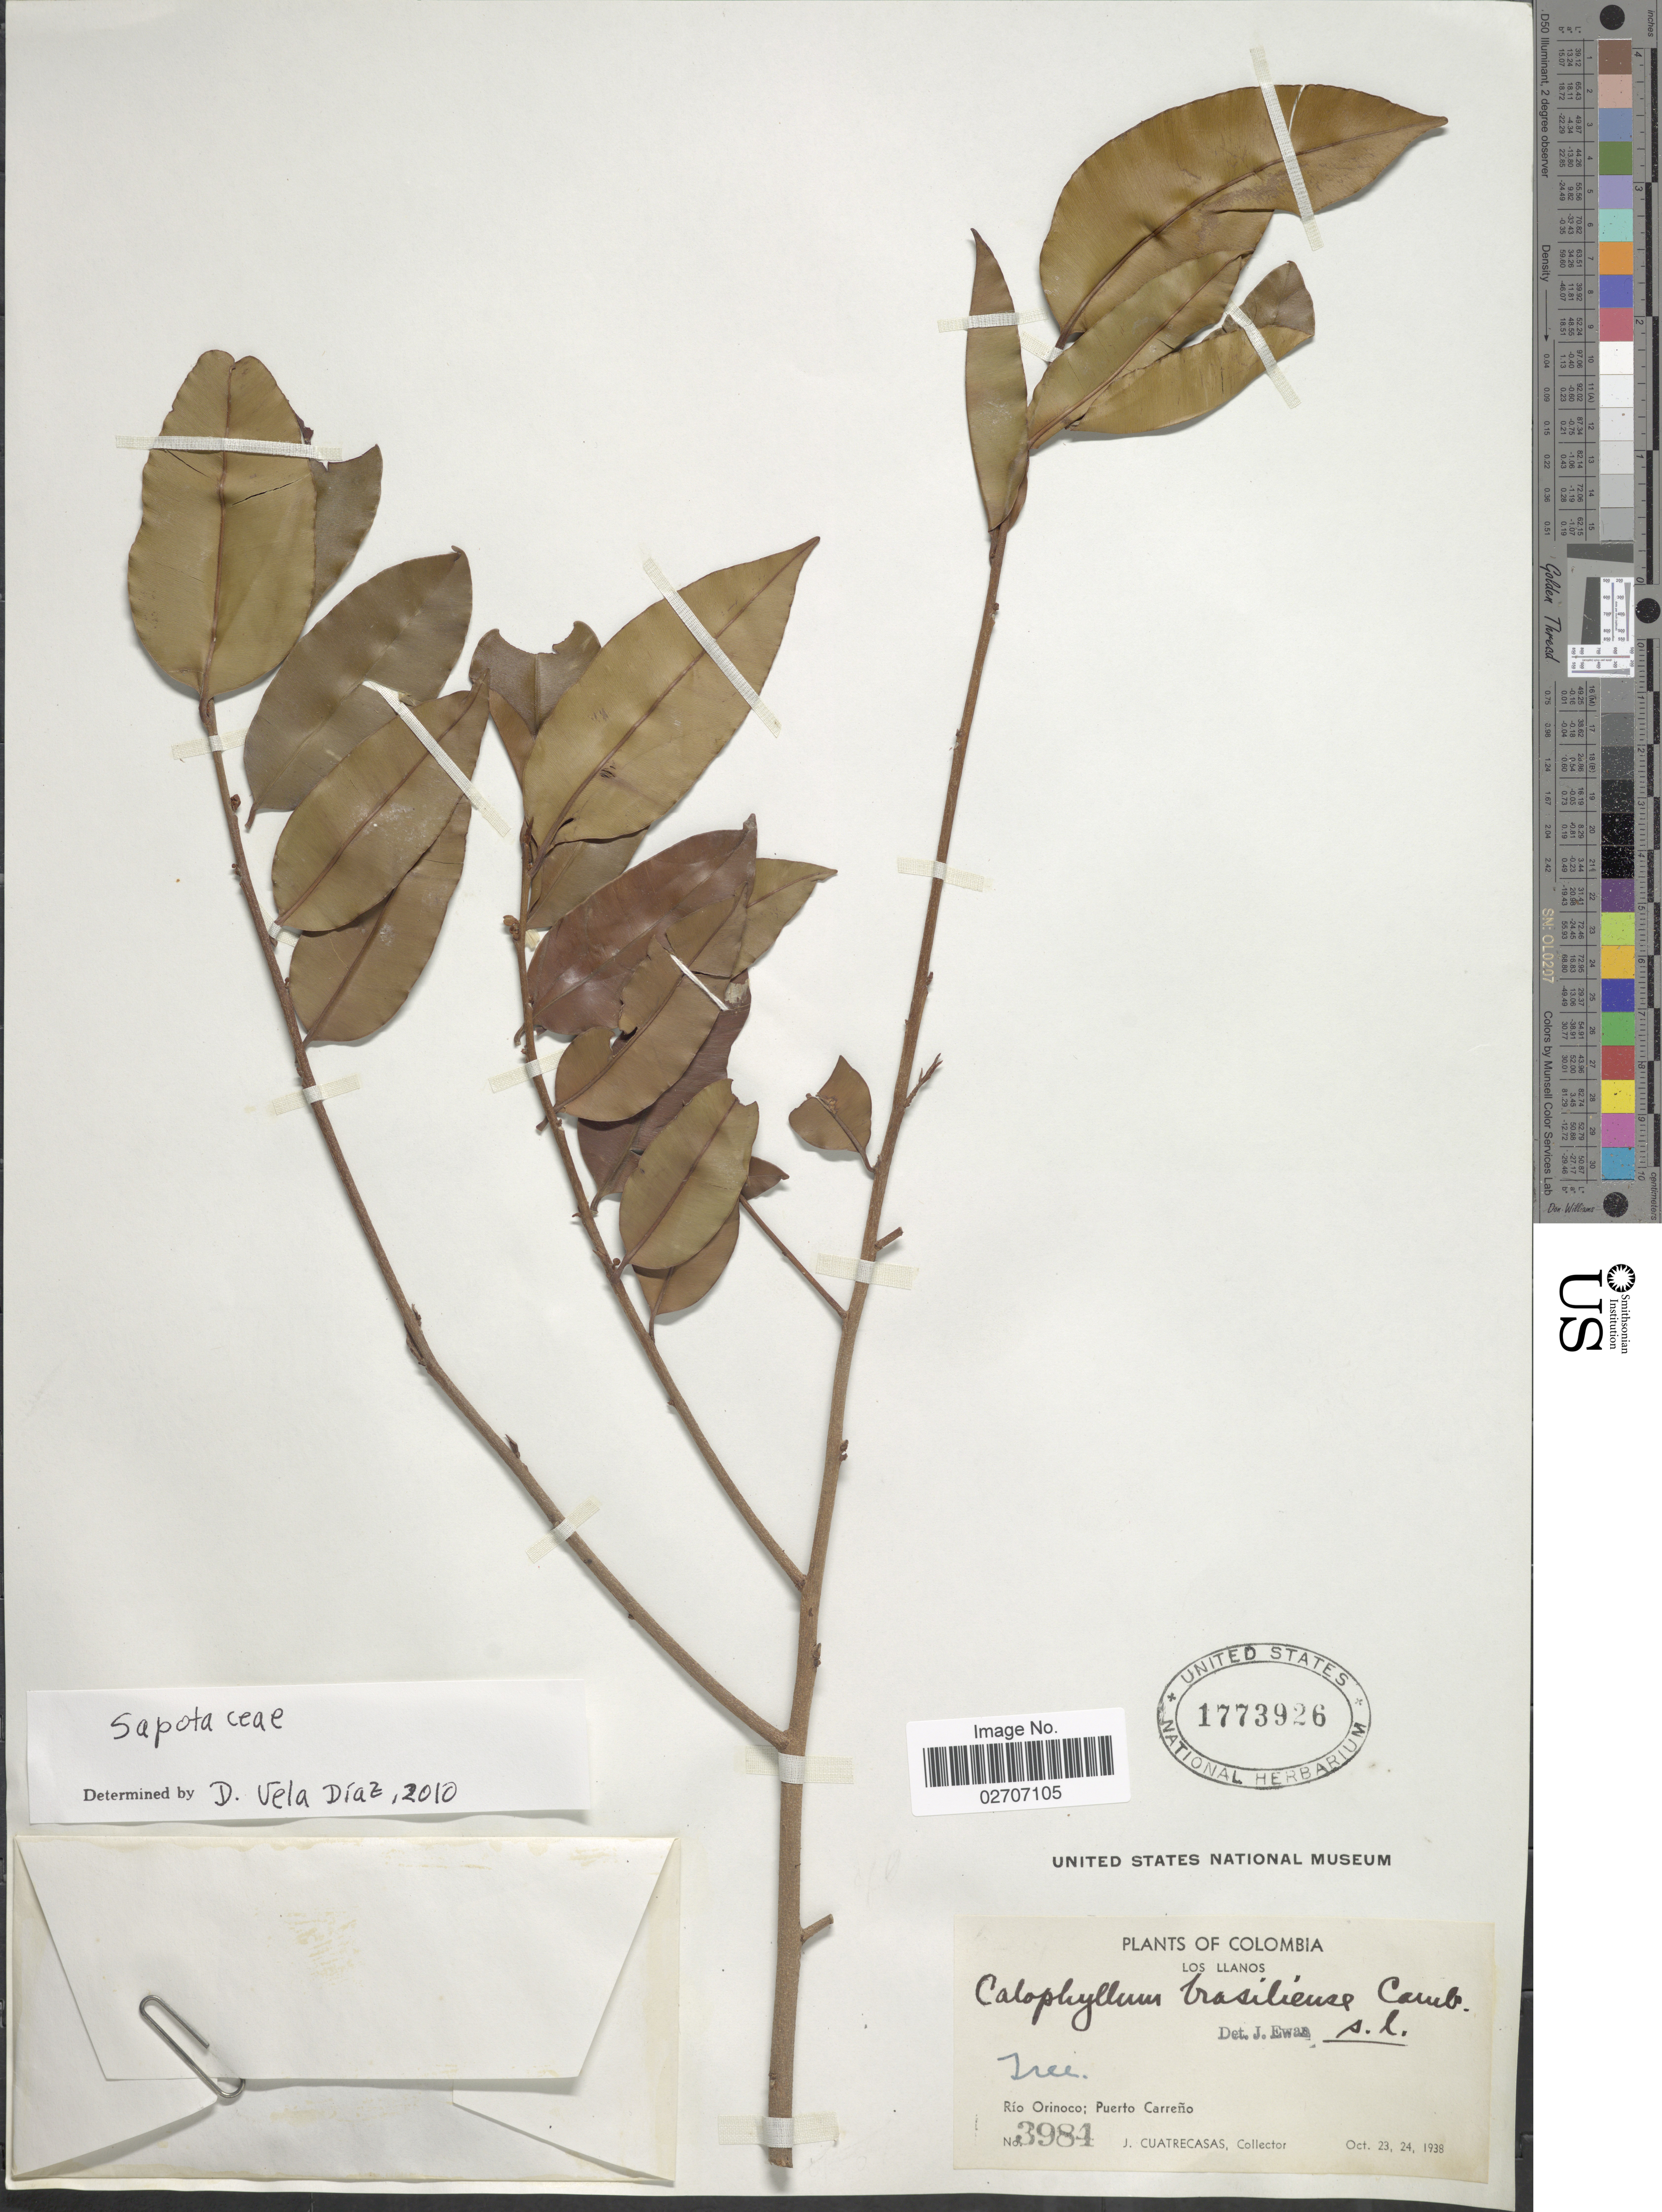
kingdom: Plantae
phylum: Tracheophyta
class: Magnoliopsida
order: Ericales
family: Sapotaceae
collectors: J. Cuatrecasas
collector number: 3984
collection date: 1938-10-23/1938-10-24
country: Colombia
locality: Los Llanos, Río Orinoco; Puerto Carreño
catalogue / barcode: US 1773926